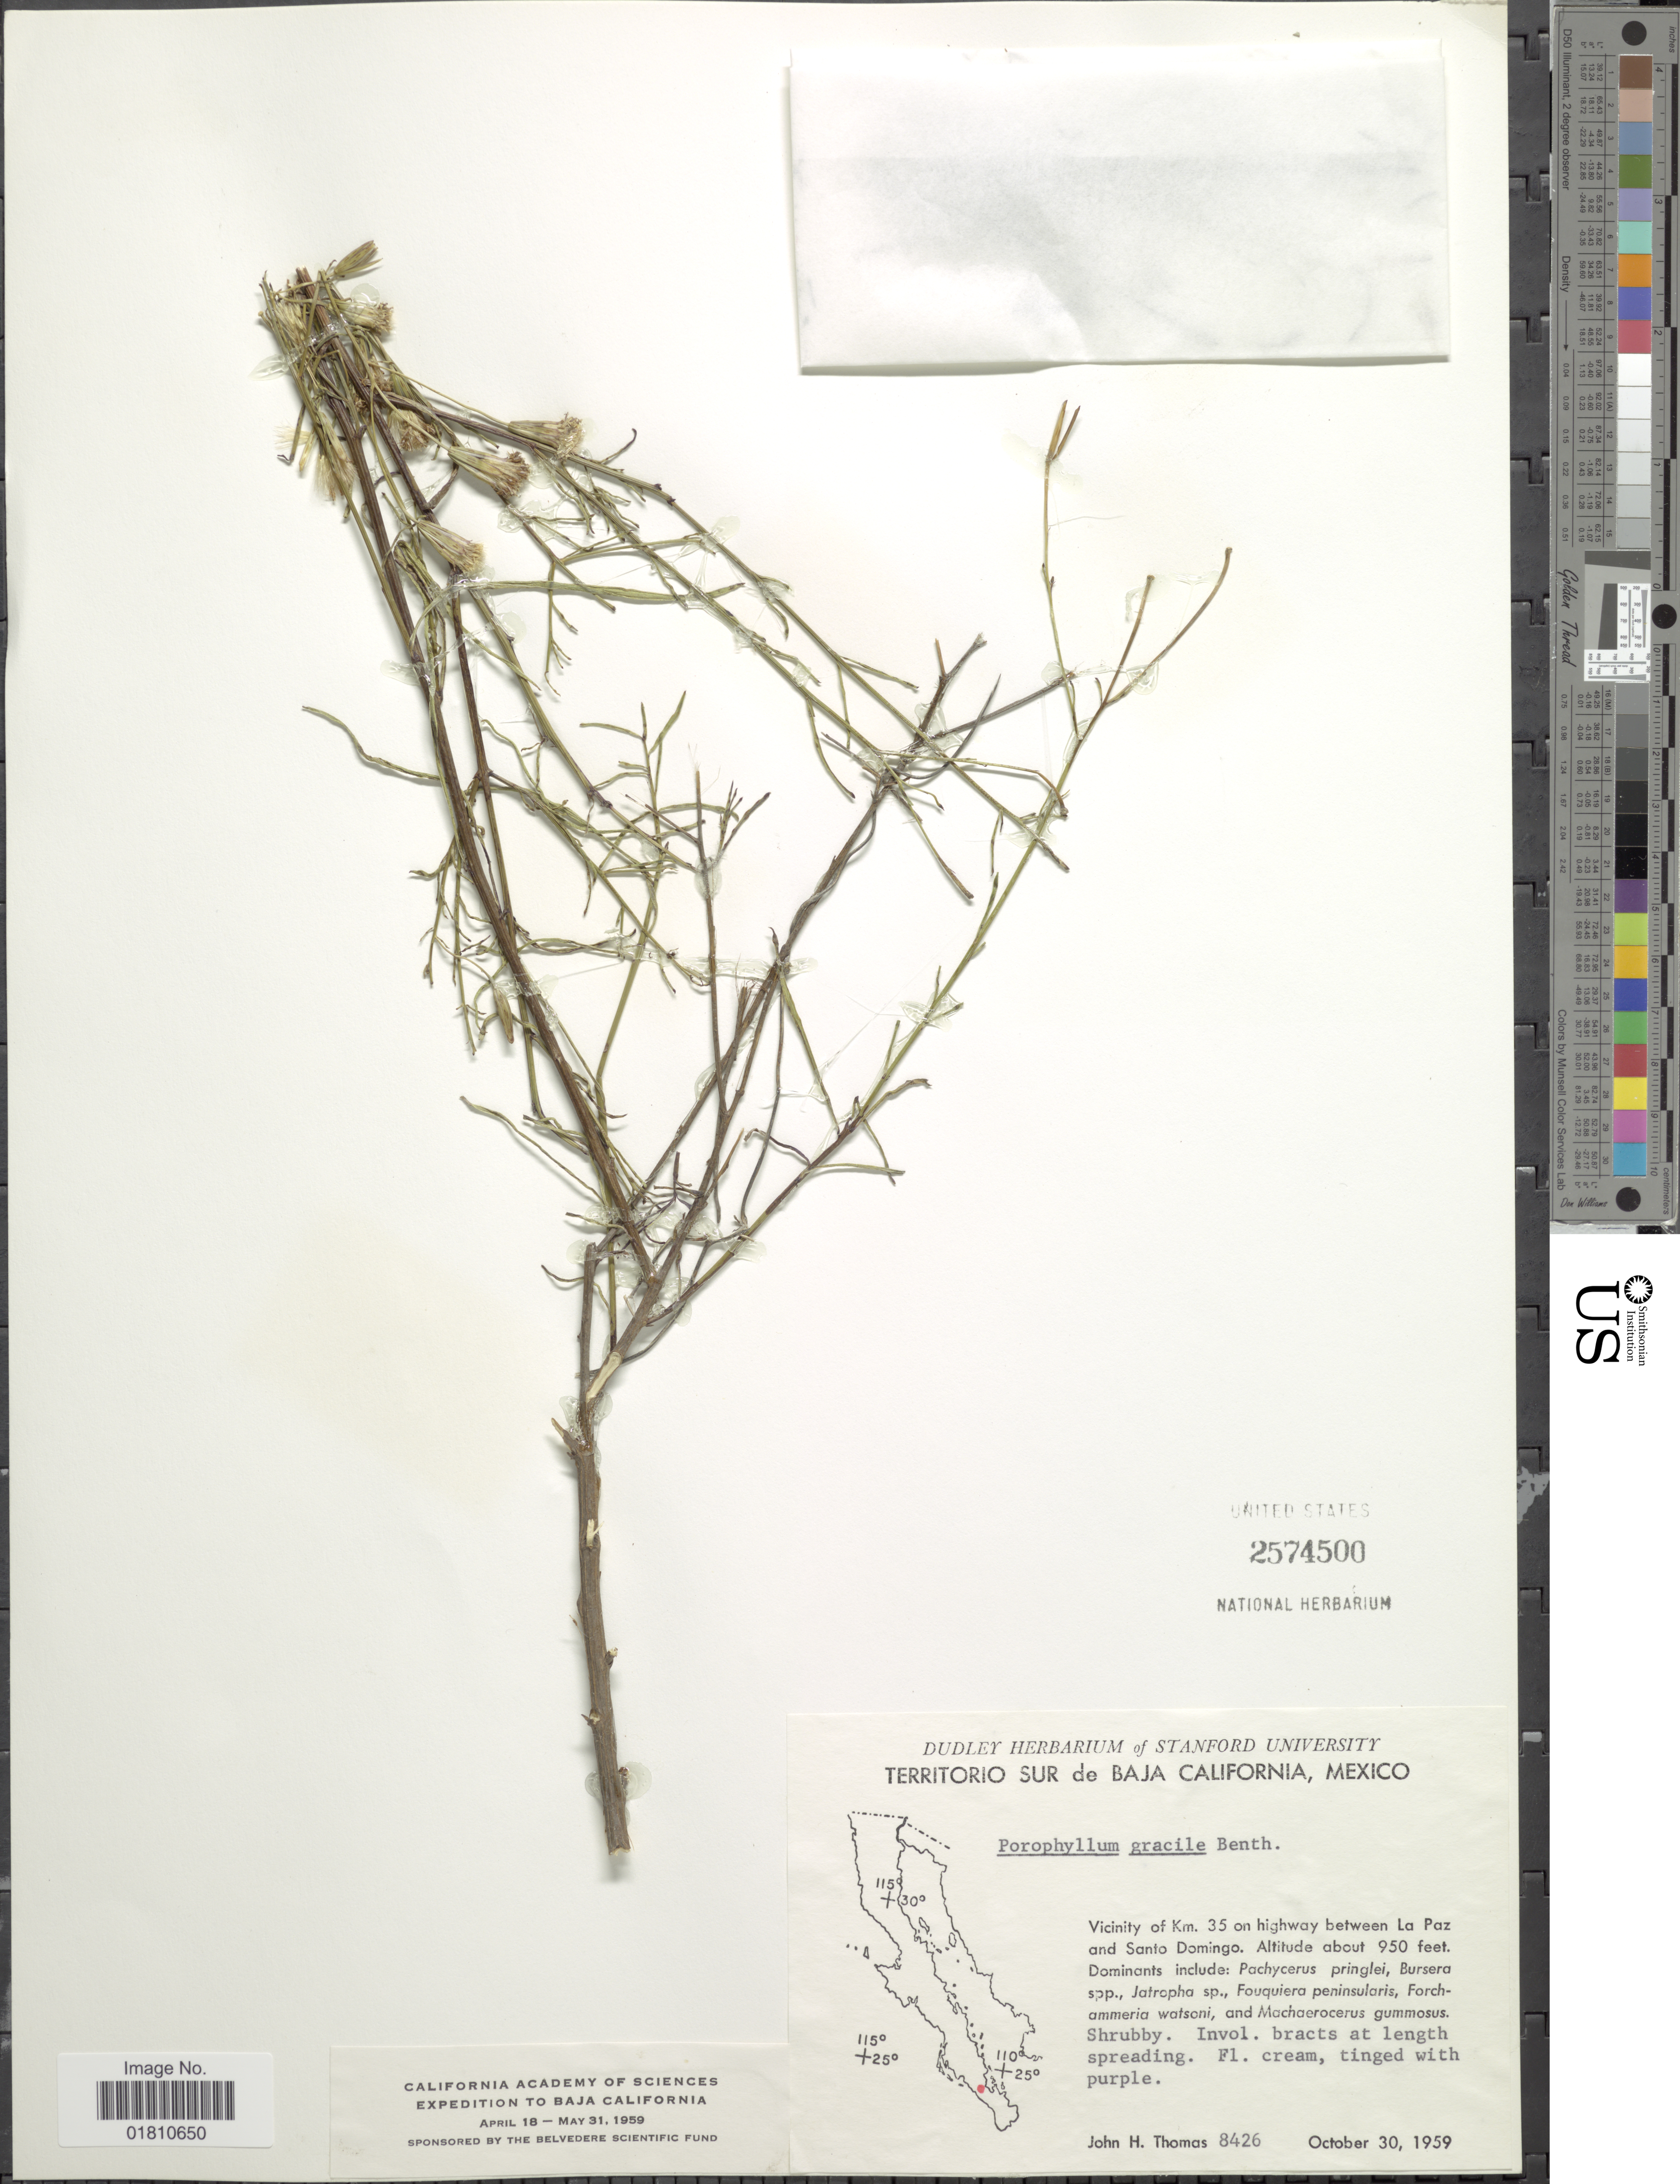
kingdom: Plantae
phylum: Tracheophyta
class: Magnoliopsida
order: Asterales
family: Asteraceae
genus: Porophyllum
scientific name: Porophyllum gracile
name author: Benth.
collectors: J. H. Thomas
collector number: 8426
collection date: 1959-10-30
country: Mexico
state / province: Baja California Sur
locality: Sur de Baja California, vicinity of Km. 35 on highway between La Paz and Santo Domingo.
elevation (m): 290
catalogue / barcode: US 2574500